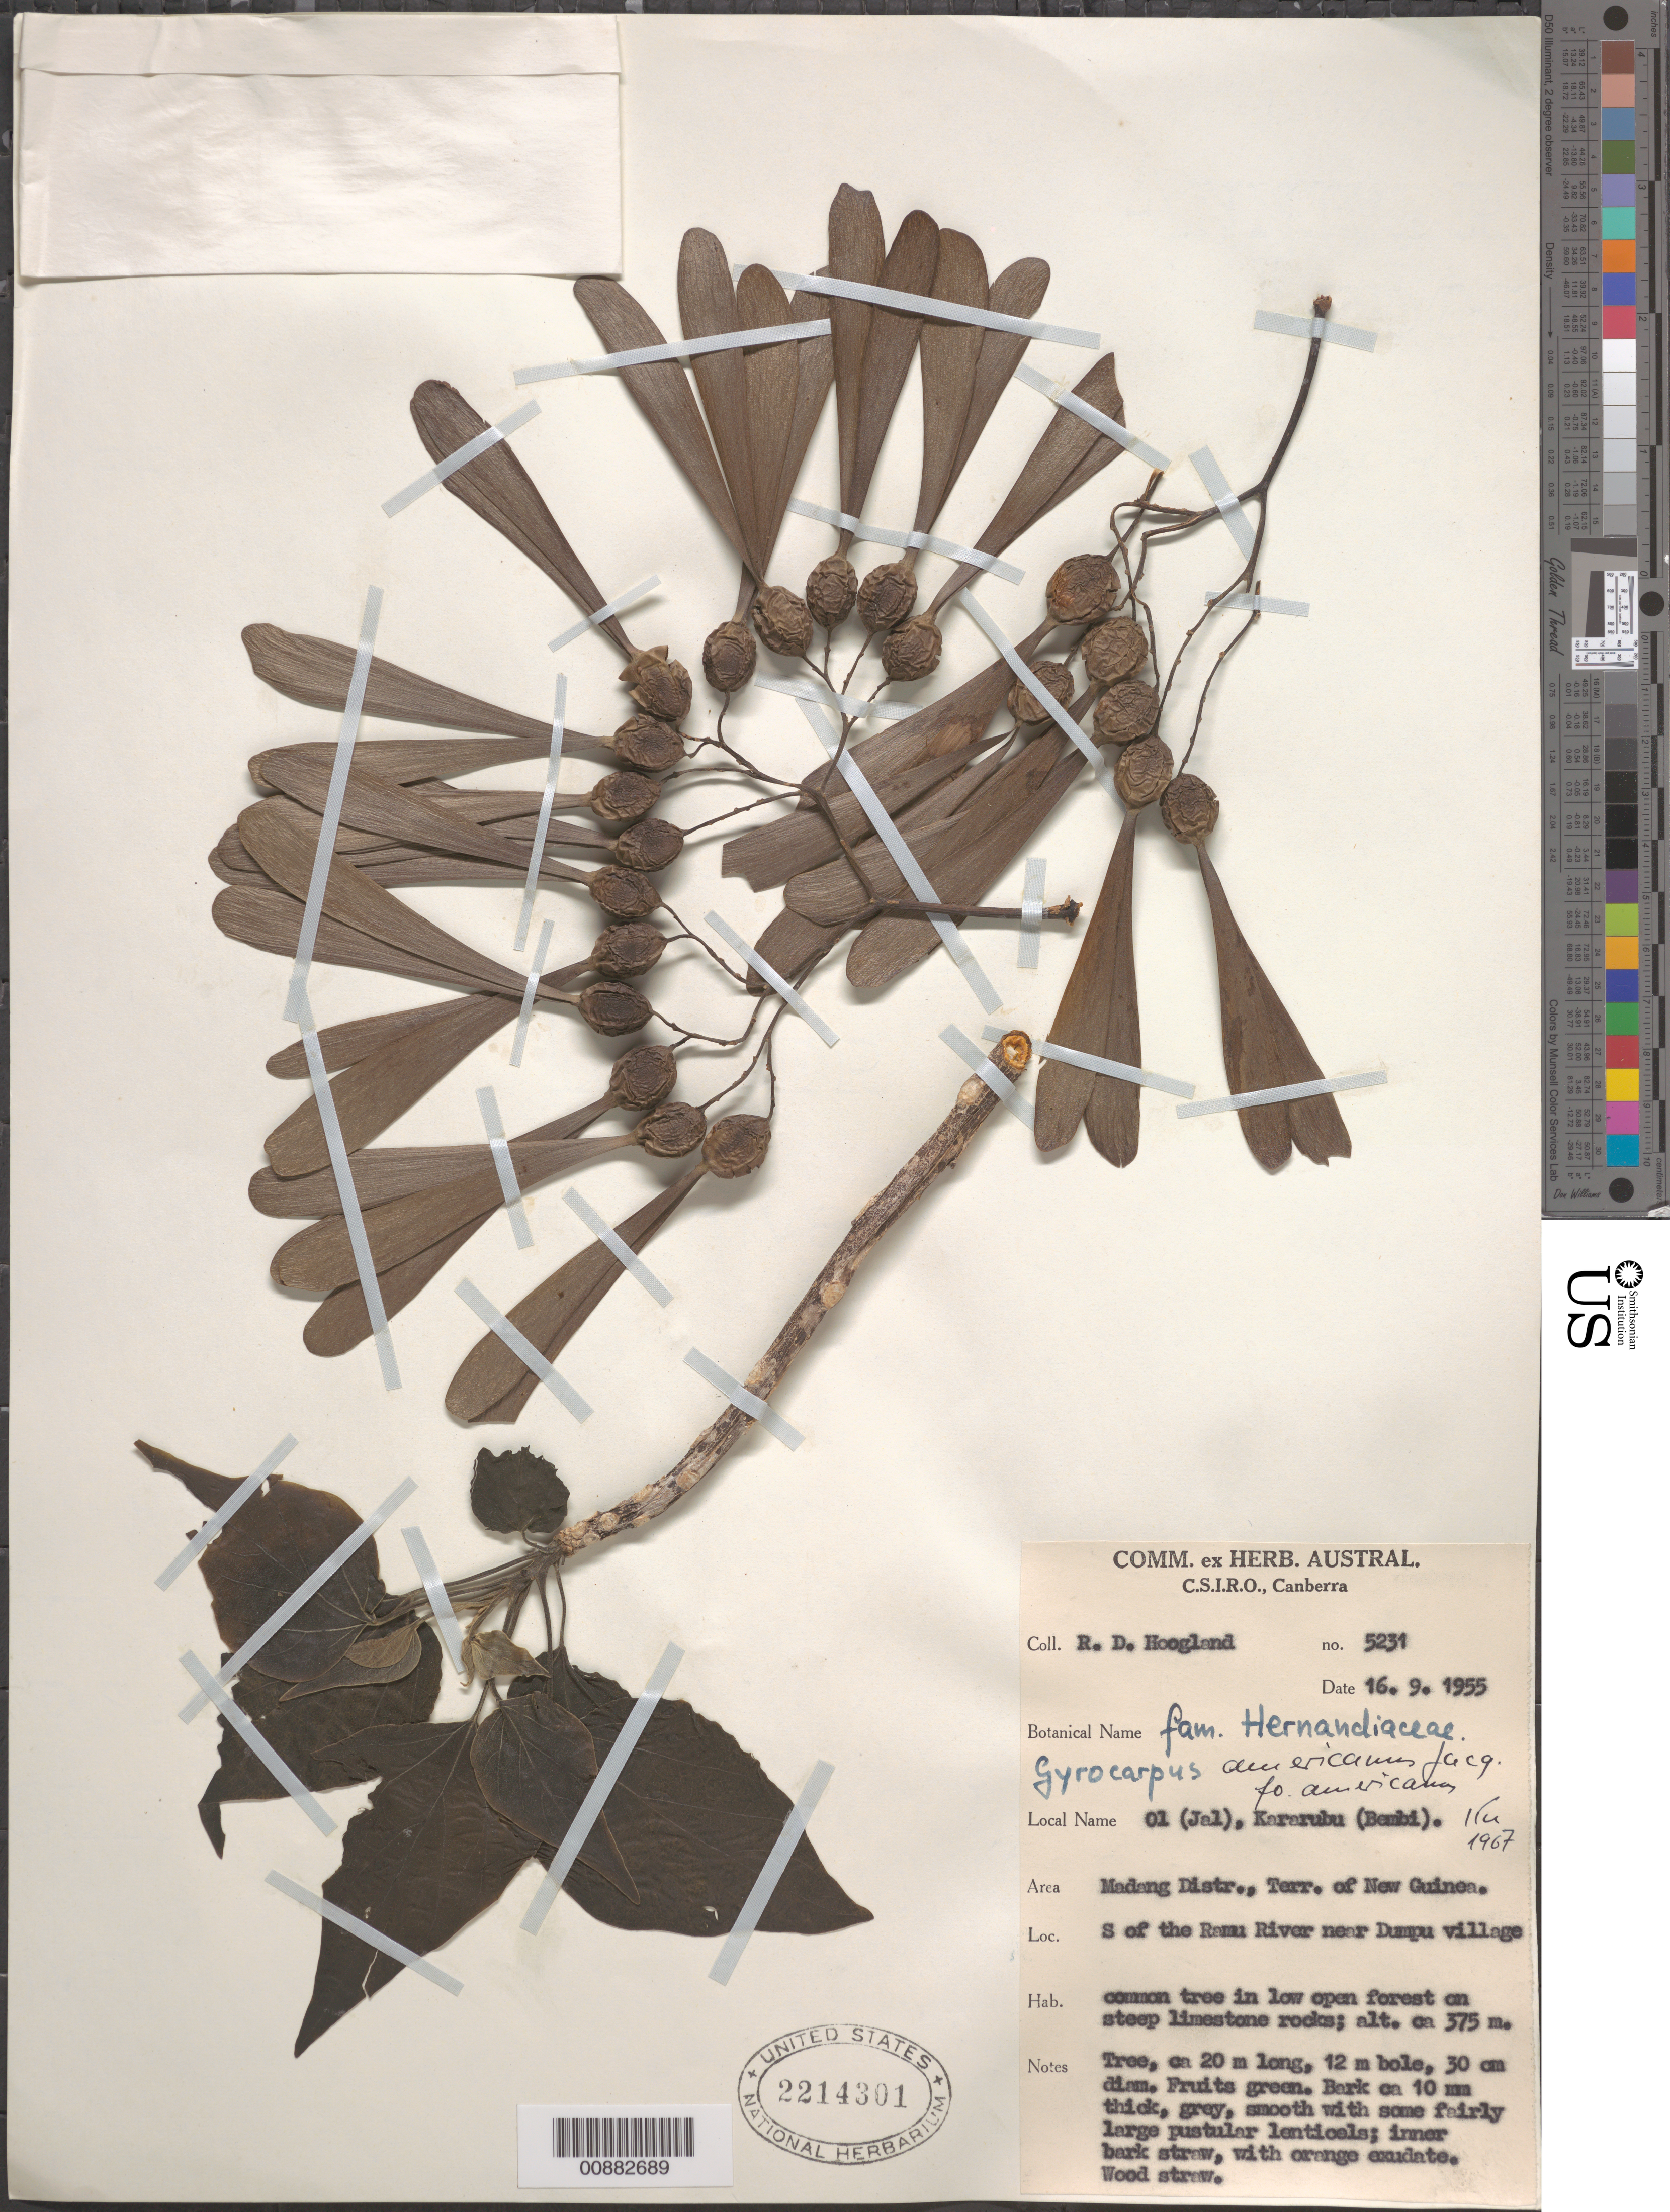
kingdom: Plantae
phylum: Tracheophyta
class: Magnoliopsida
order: Laurales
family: Hernandiaceae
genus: Gyrocarpus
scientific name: Gyrocarpus americanus f. americanus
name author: Jacq.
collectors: R. D. Hoogland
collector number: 5231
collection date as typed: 16 Sep 1955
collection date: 1955-09-16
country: Papua New Guinea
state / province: Madang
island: New Guinea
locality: Dumpu Village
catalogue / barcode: US 2214301